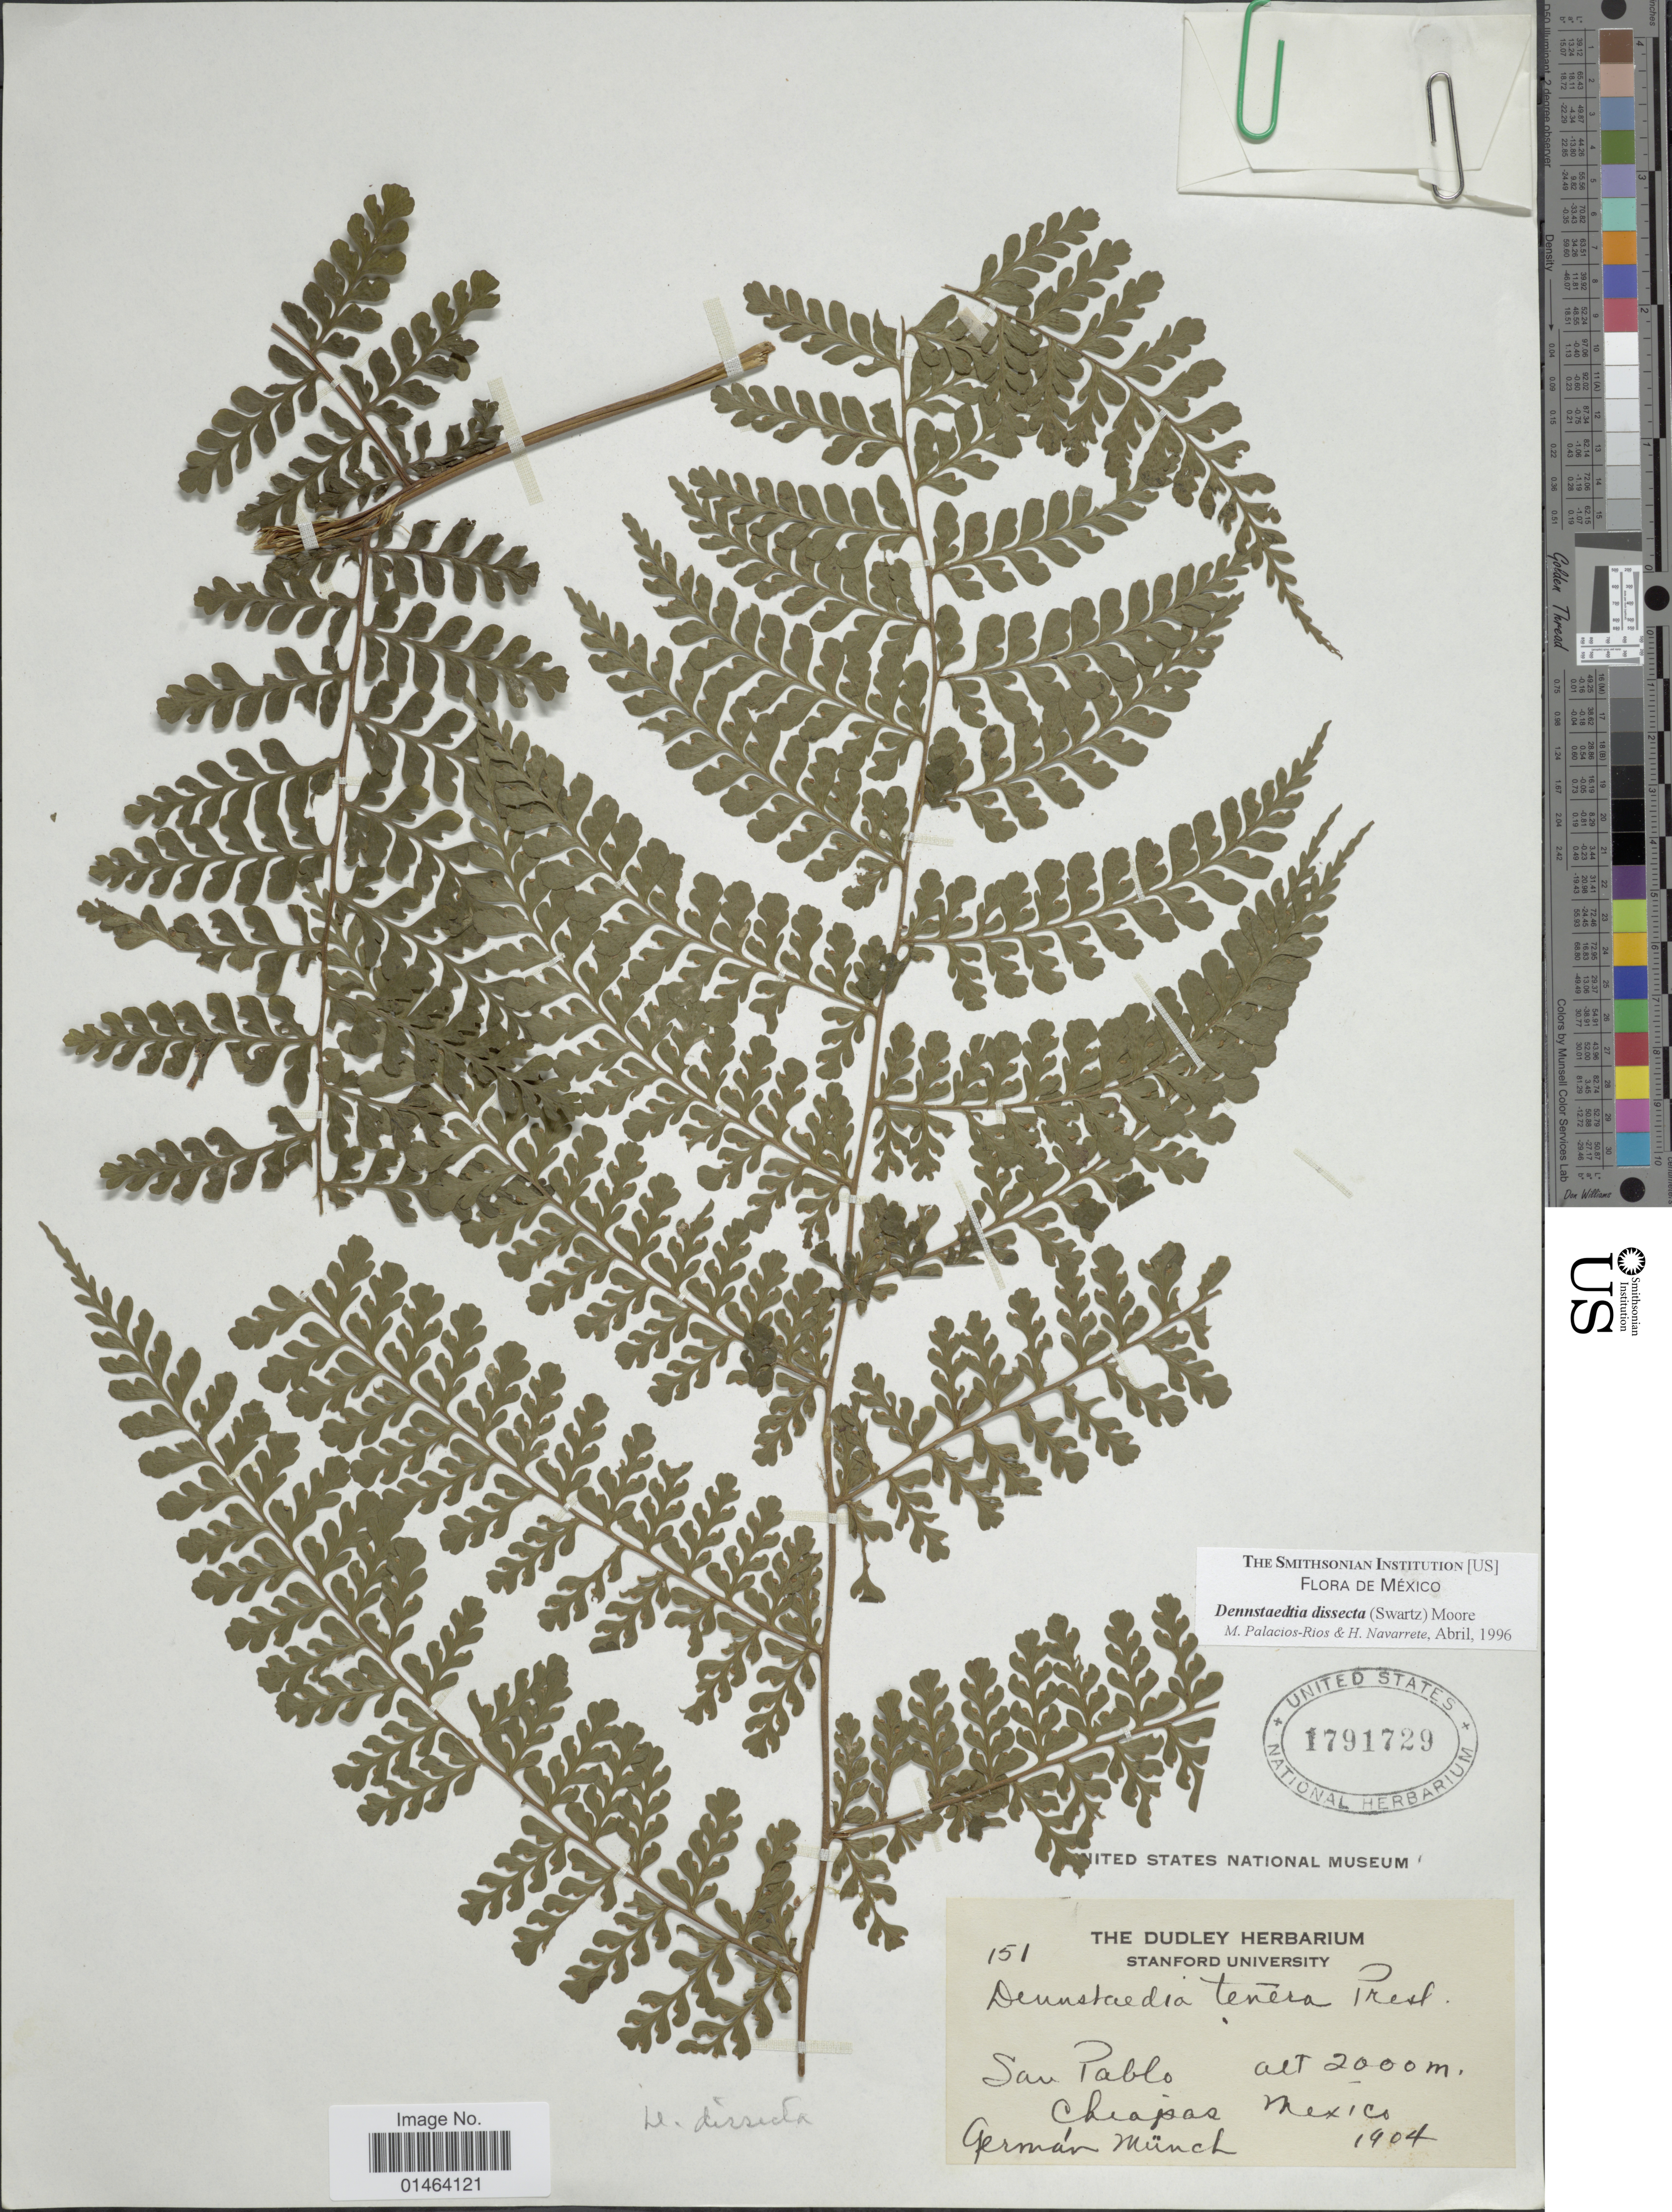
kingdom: Plantae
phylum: Tracheophyta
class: Polypodiopsida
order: Polypodiales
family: Dennstaedtiaceae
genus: Dennstaedtia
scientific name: Dennstaedtia cornuta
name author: (Kaulf.) Mett.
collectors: G. Munch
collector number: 151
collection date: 1904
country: Mexico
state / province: Chiapas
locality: Mexico, San Pablo.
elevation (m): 2000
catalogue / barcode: US 1791729